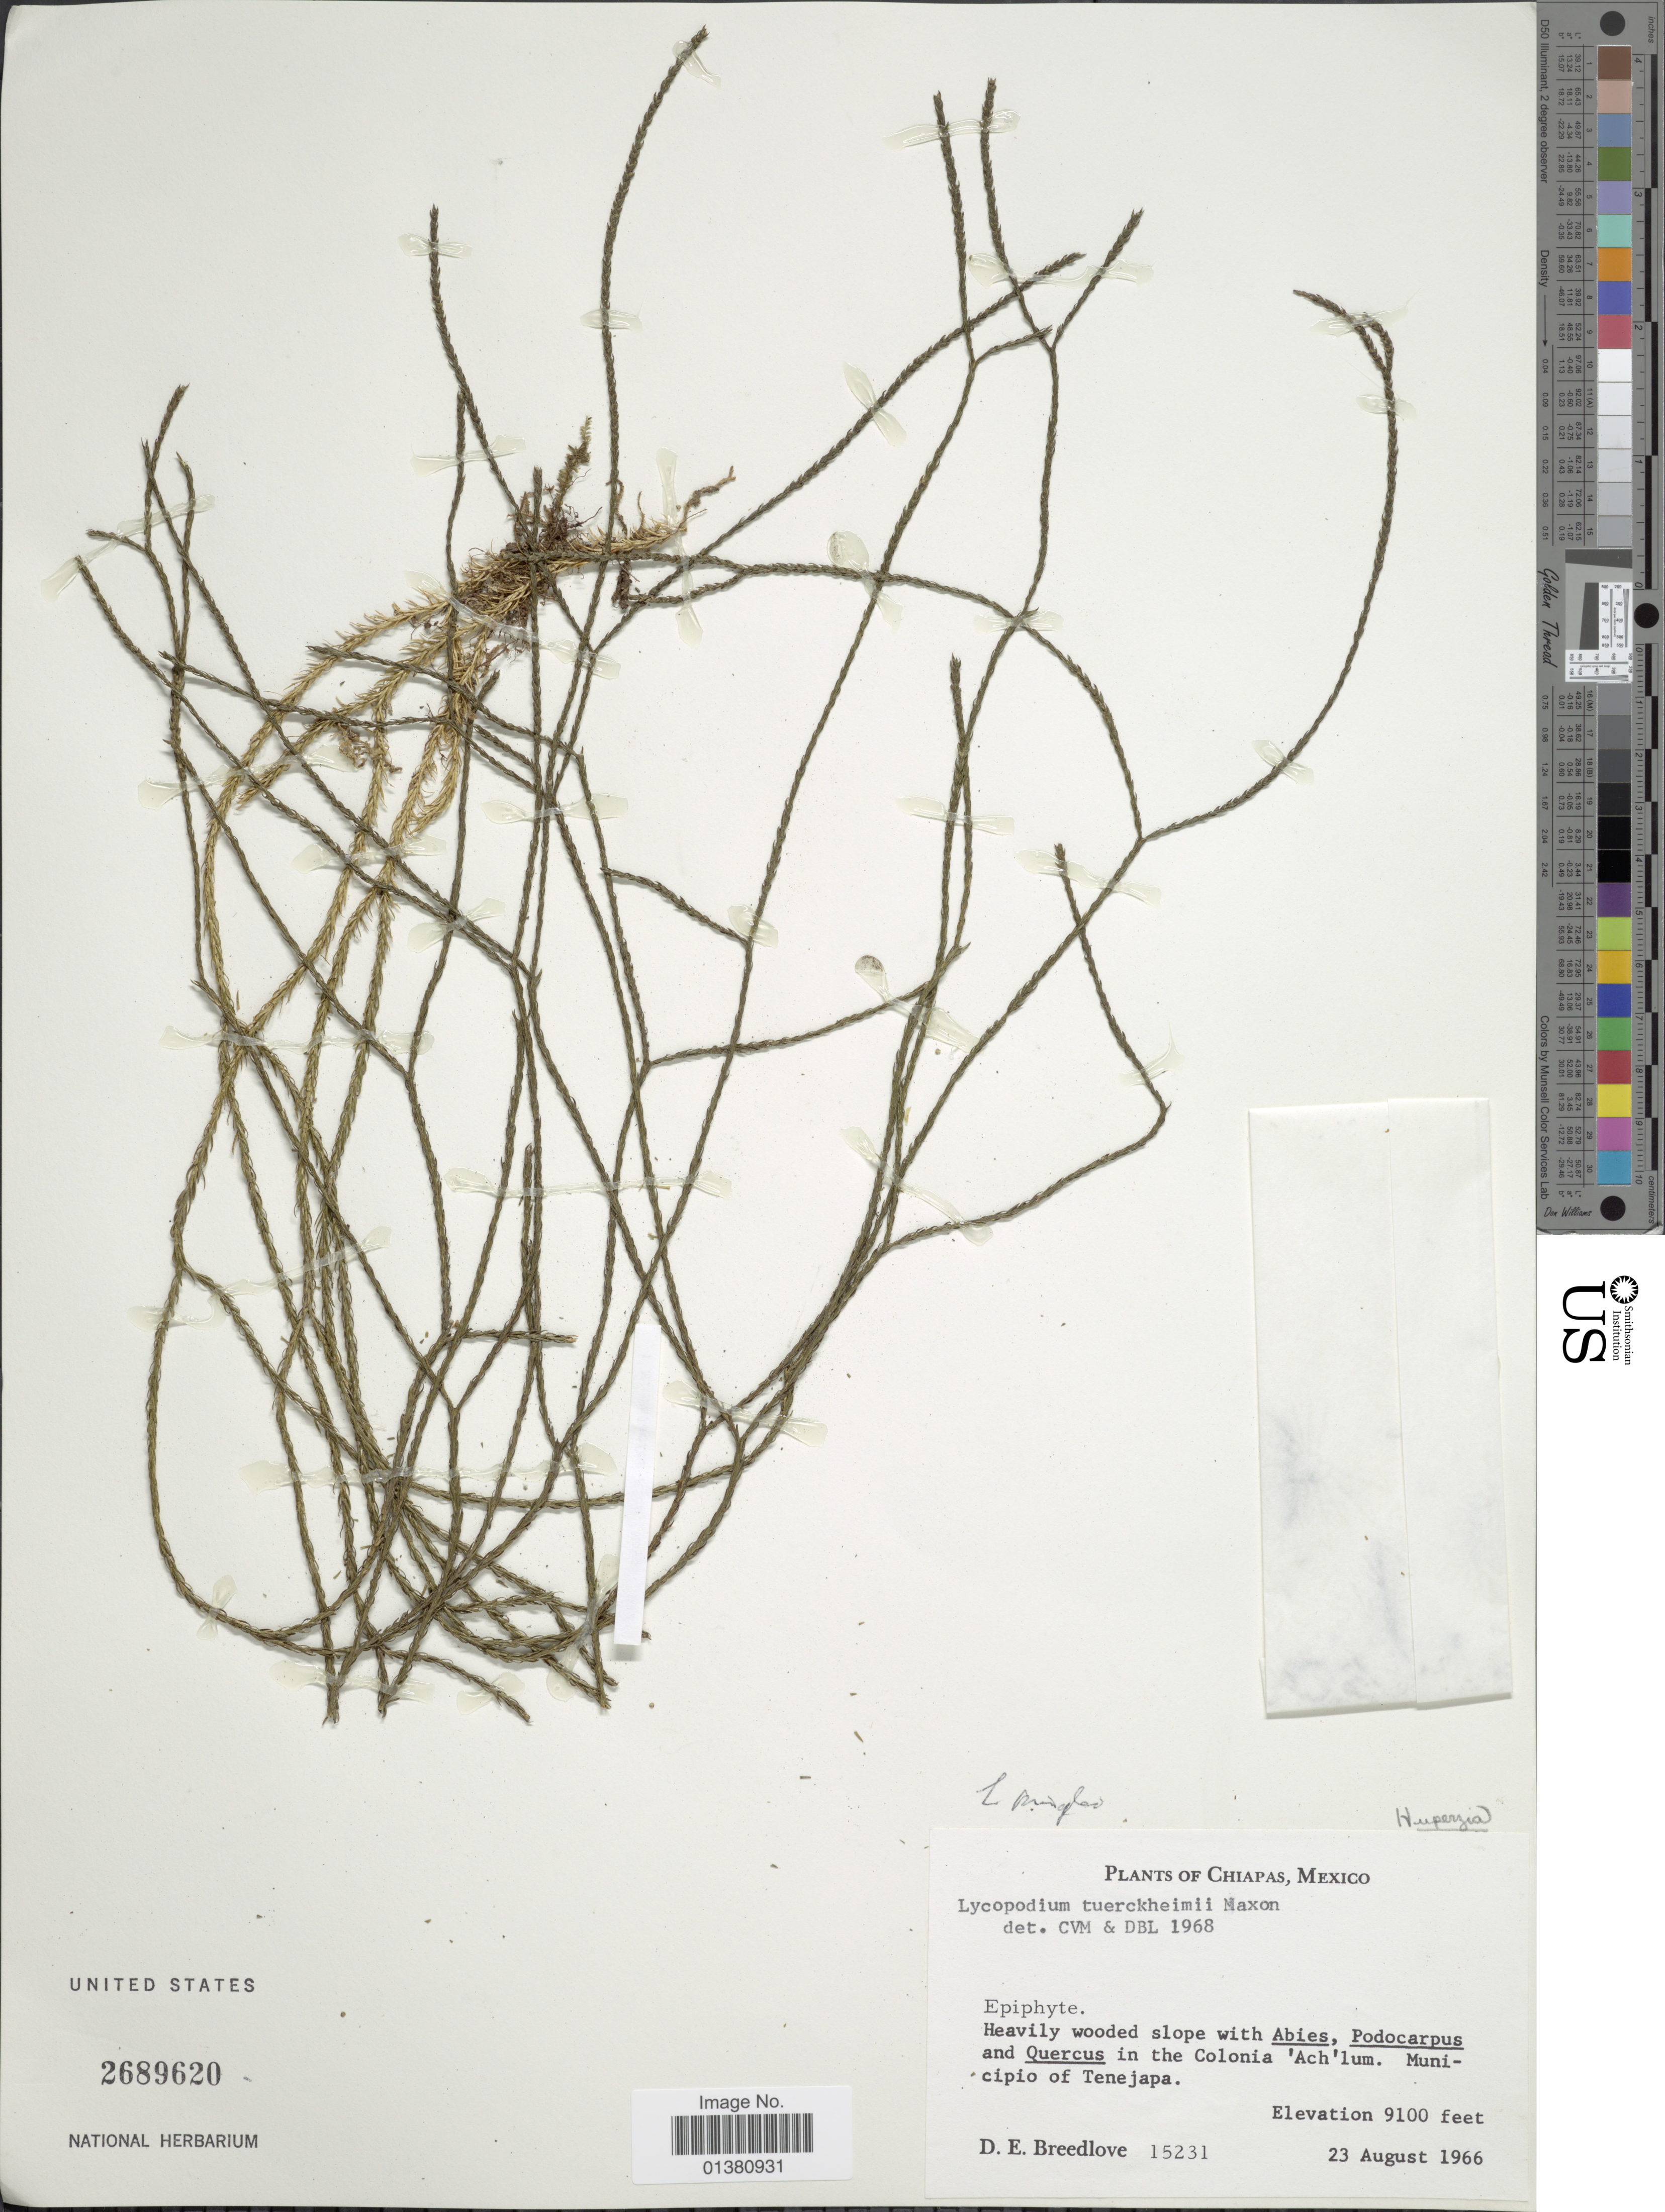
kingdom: Plantae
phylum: Tracheophyta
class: Lycopodiopsida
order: Lycopodiales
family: Lycopodiaceae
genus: Phlegmariurus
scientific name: Phlegmariurus pringlei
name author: (Underw. & F.E. Lloyd) B. Øllg.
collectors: D. E. Breedlove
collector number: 15231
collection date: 1966-08-23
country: Mexico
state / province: Chiapas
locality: Heavily wooded slope, in the Colonia Ách'lum. Municipio of Tenejapa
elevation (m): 2774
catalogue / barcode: US 2689620